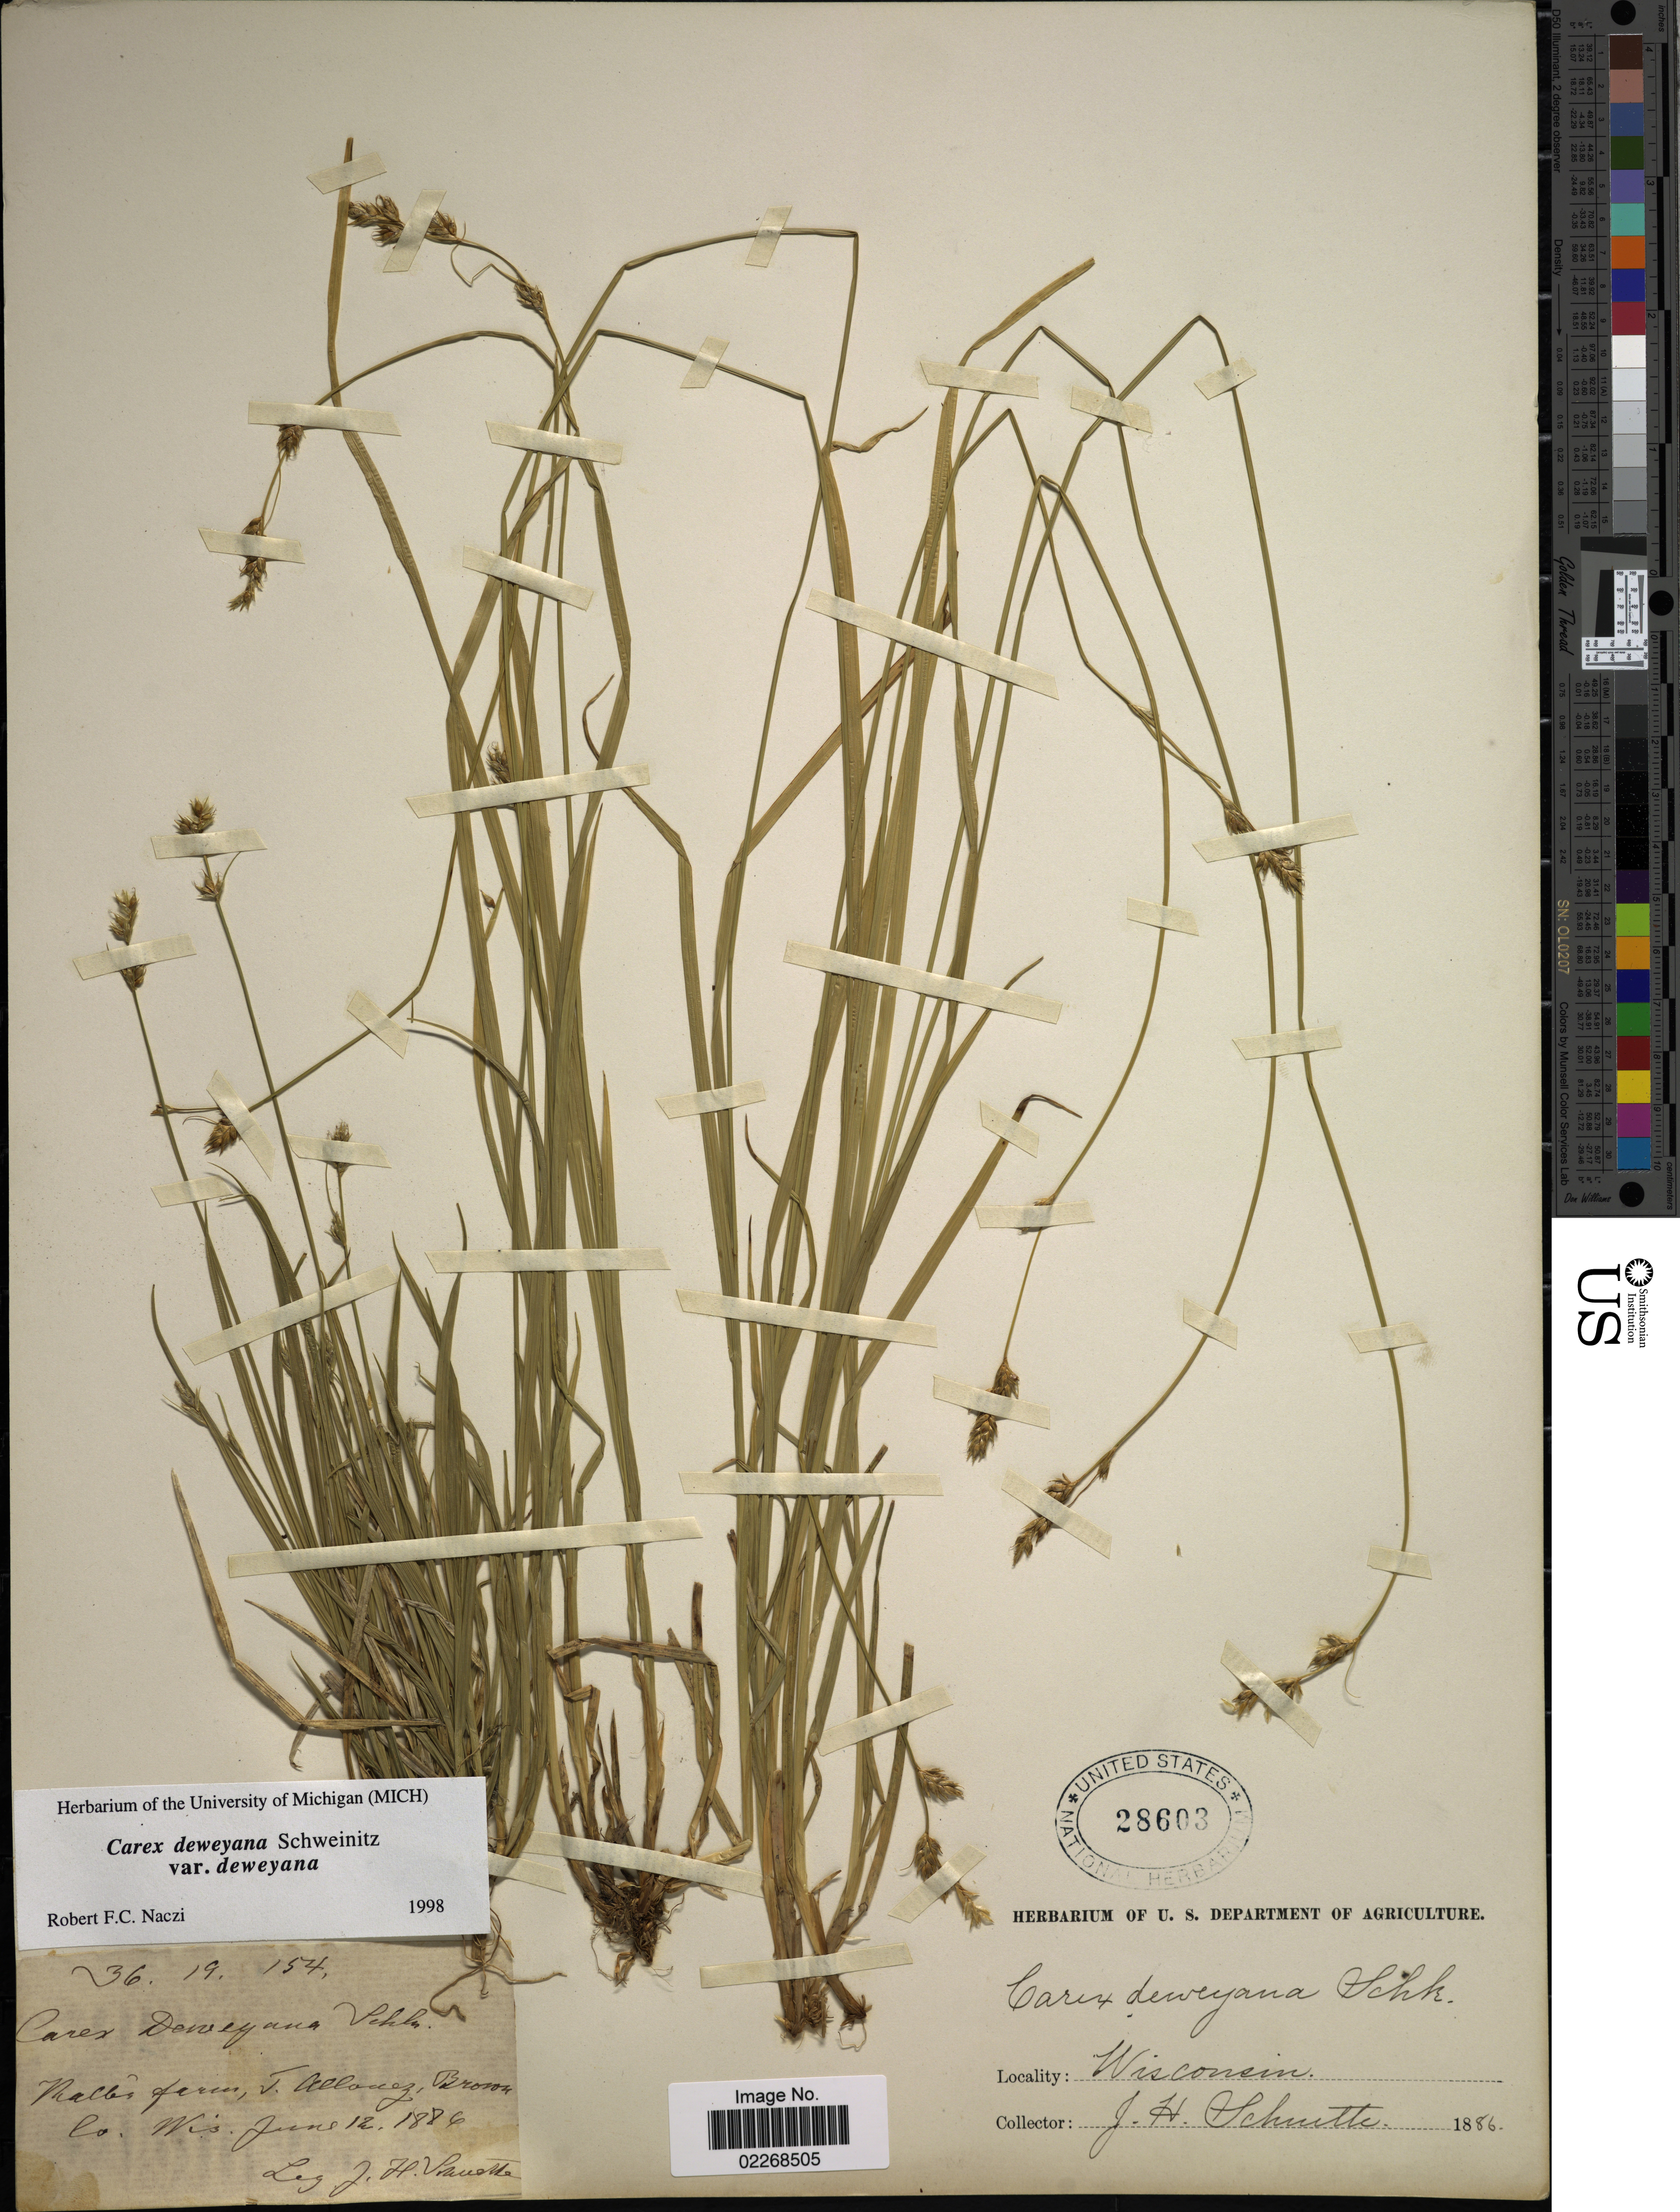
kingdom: Plantae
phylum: Tracheophyta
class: Liliopsida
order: Poales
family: Cyperaceae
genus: Carex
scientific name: Carex deweyana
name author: Schwein.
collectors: J. Schutte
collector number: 36.19.154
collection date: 1886-06-12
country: United States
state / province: Wisconsin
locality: Ralles farin, T. Alloaez, Brown Co.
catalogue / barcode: US 28603